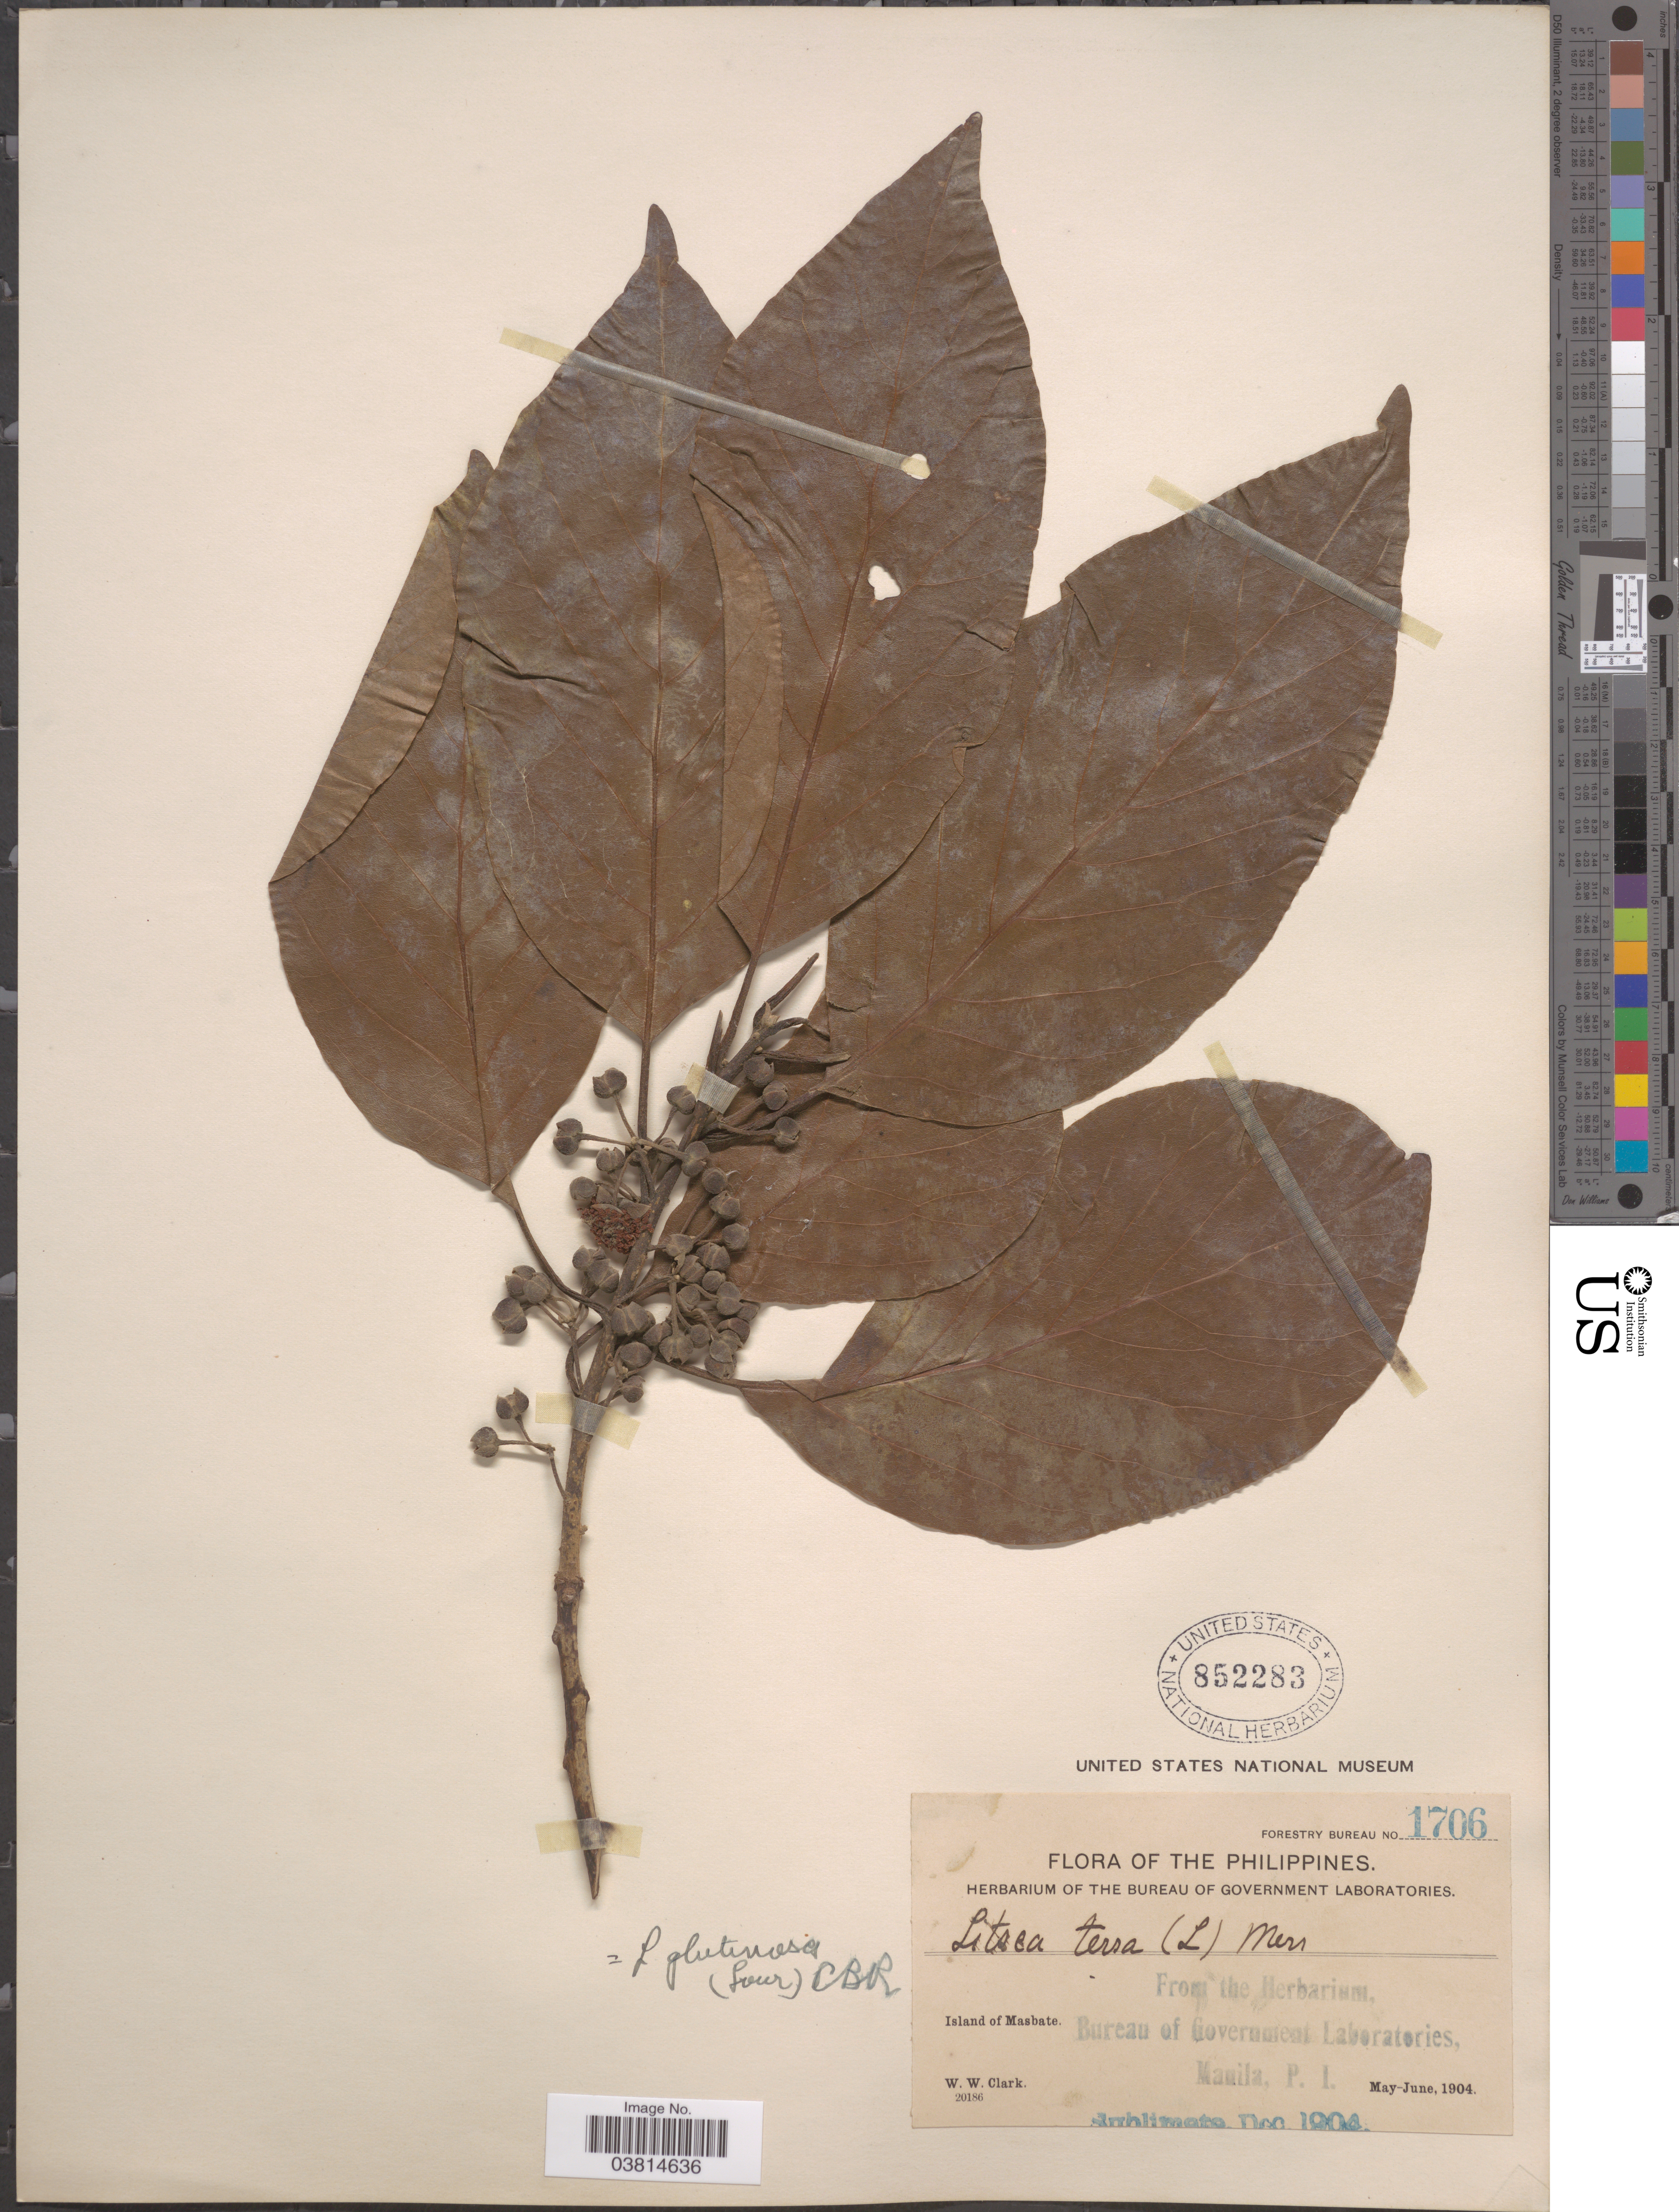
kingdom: Plantae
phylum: Tracheophyta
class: Magnoliopsida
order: Laurales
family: Lauraceae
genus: Litsea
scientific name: Litsea glutinosa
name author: (Lour.) C.B. Rob.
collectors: W. W. Clark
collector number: Forestry Bureau 1706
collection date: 1904-05/1904-06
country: Philippines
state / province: Bicol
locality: Island of Masbate.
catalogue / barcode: US 852283